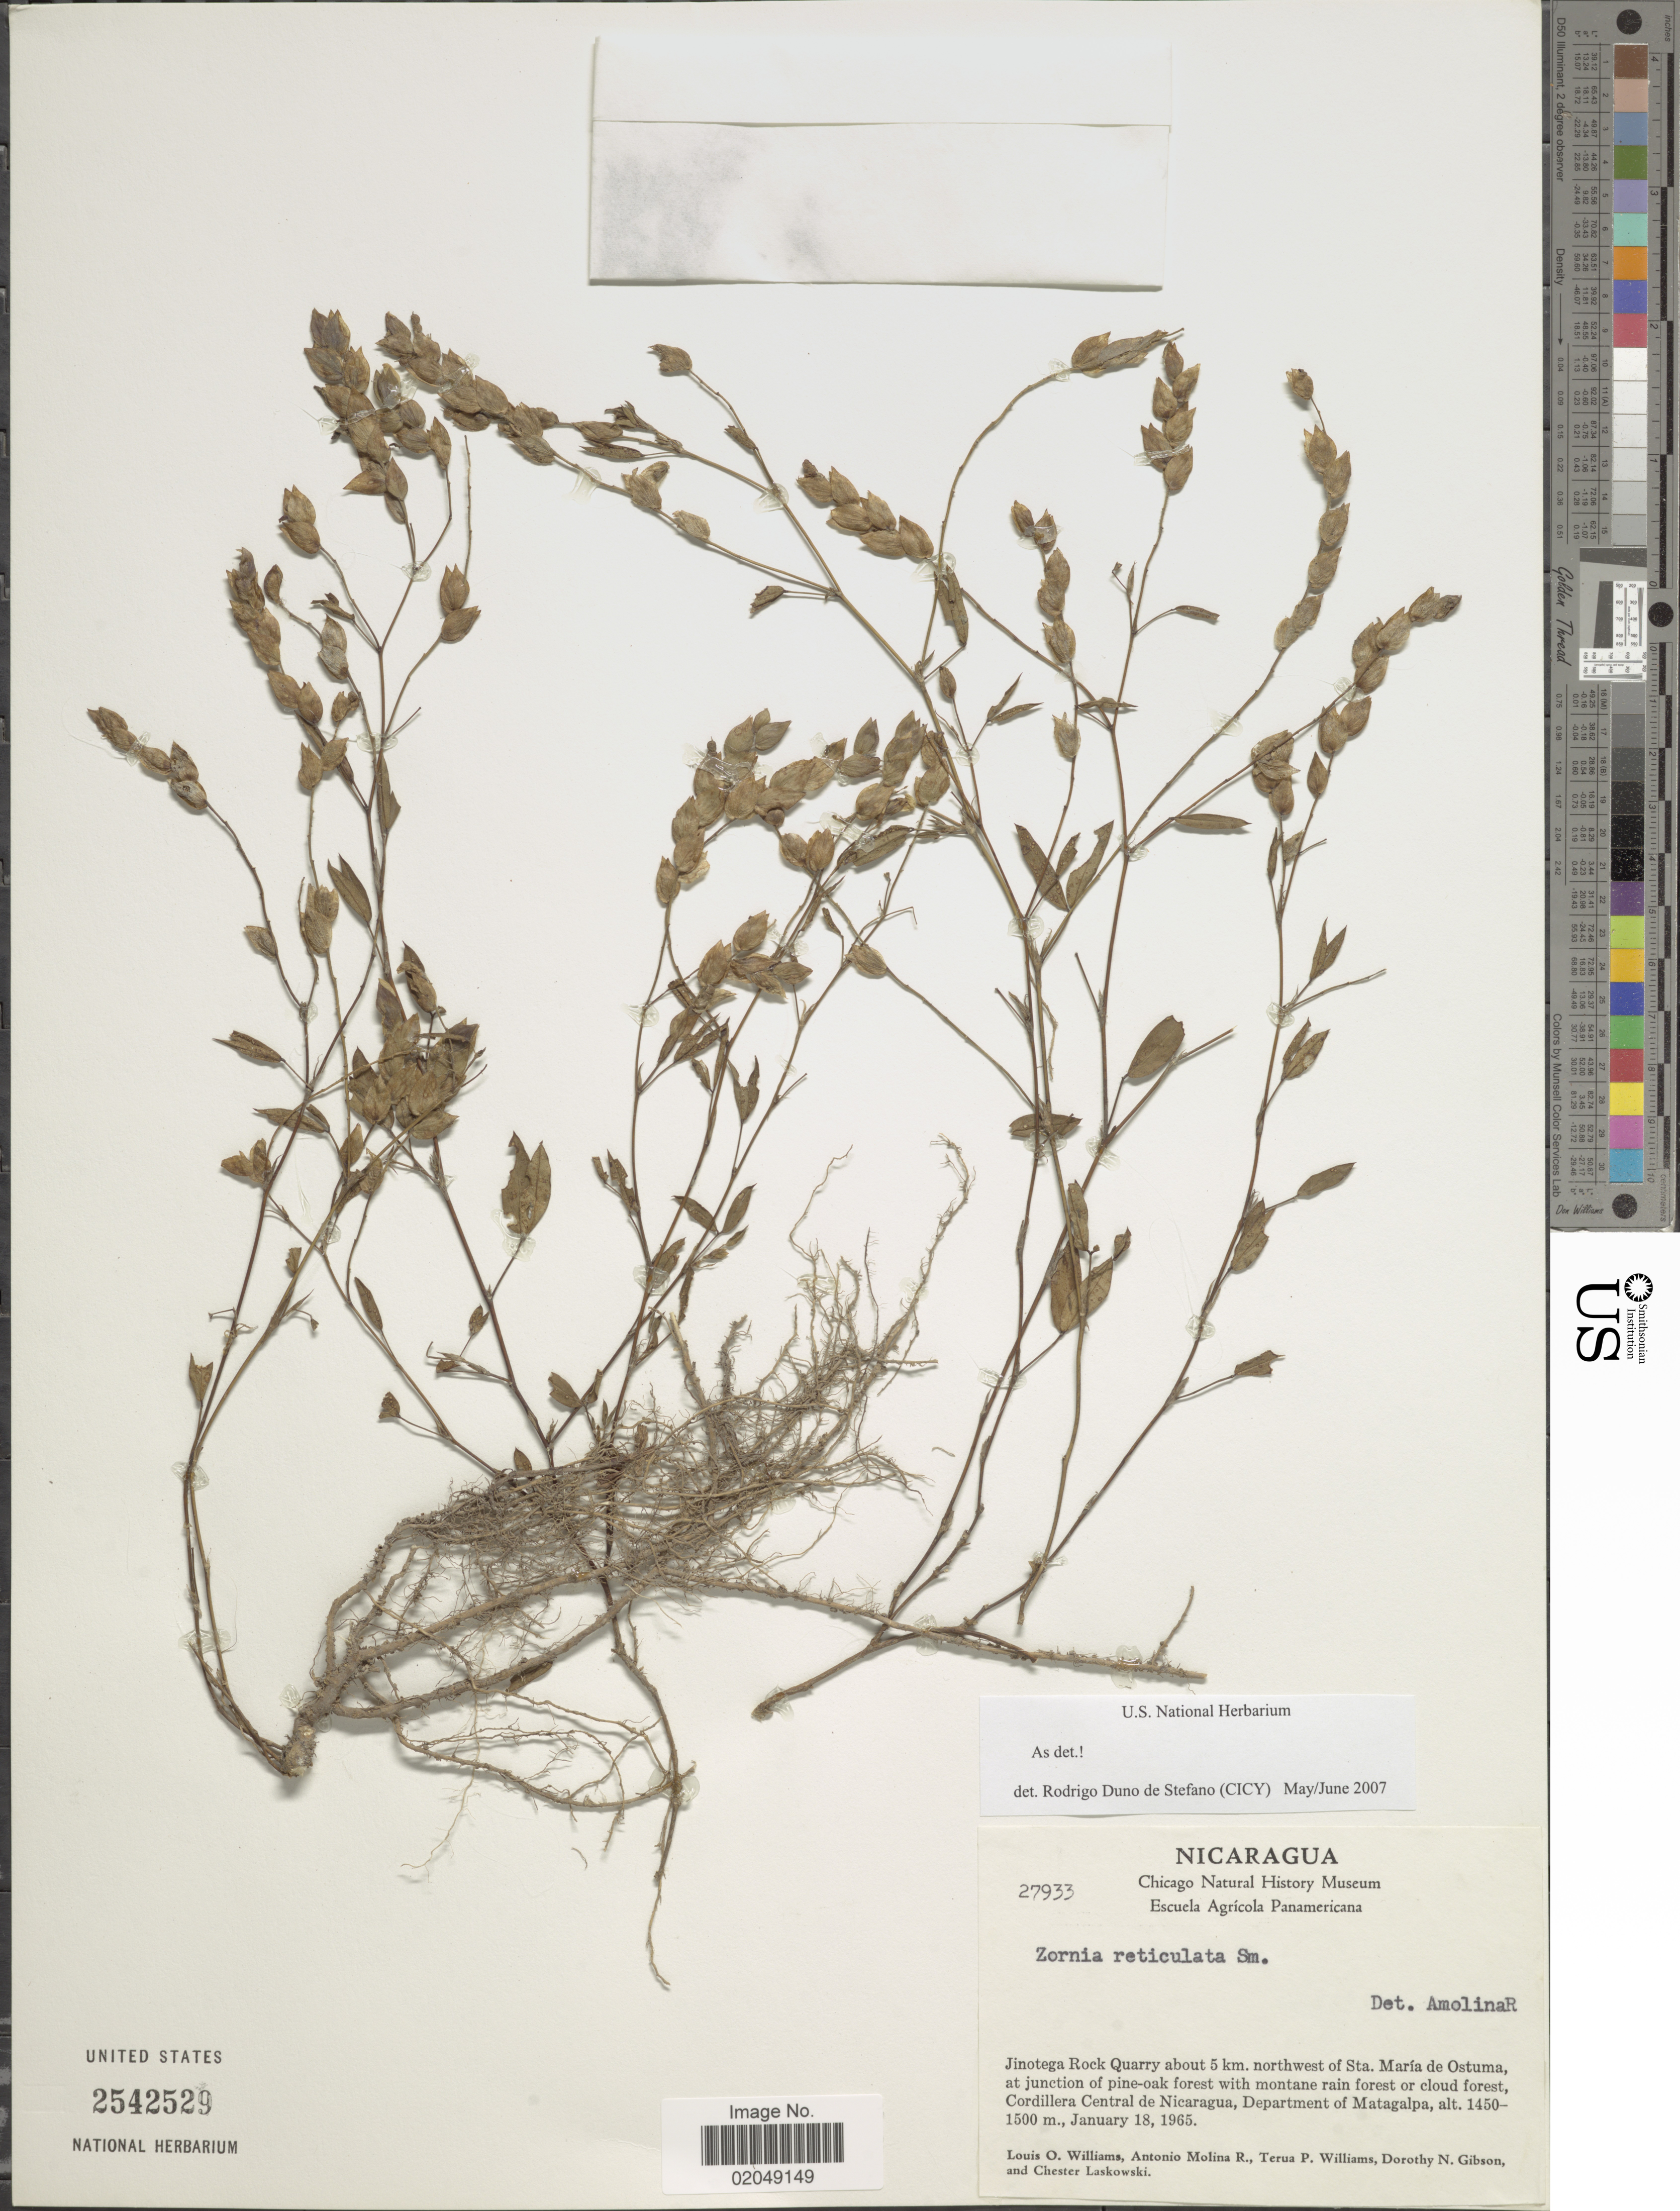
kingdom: Plantae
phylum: Tracheophyta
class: Magnoliopsida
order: Fabales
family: Fabaceae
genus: Zornia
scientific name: Zornia reticulata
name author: Sm.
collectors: L. O. Williams, A. Molina R., T. P. Williams, D. N. Gibson & C. Laskowski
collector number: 27933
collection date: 1965-01-18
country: Nicaragua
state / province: Matagalpa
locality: Jinotega Rocky Quarry about 5 km. northeast of Sta. Maria de Ostuma, at junction of pine-oak forest with montane rain forest or cloud forest, Cordillera Central de Nicaragua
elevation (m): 1450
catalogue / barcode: US 2542529